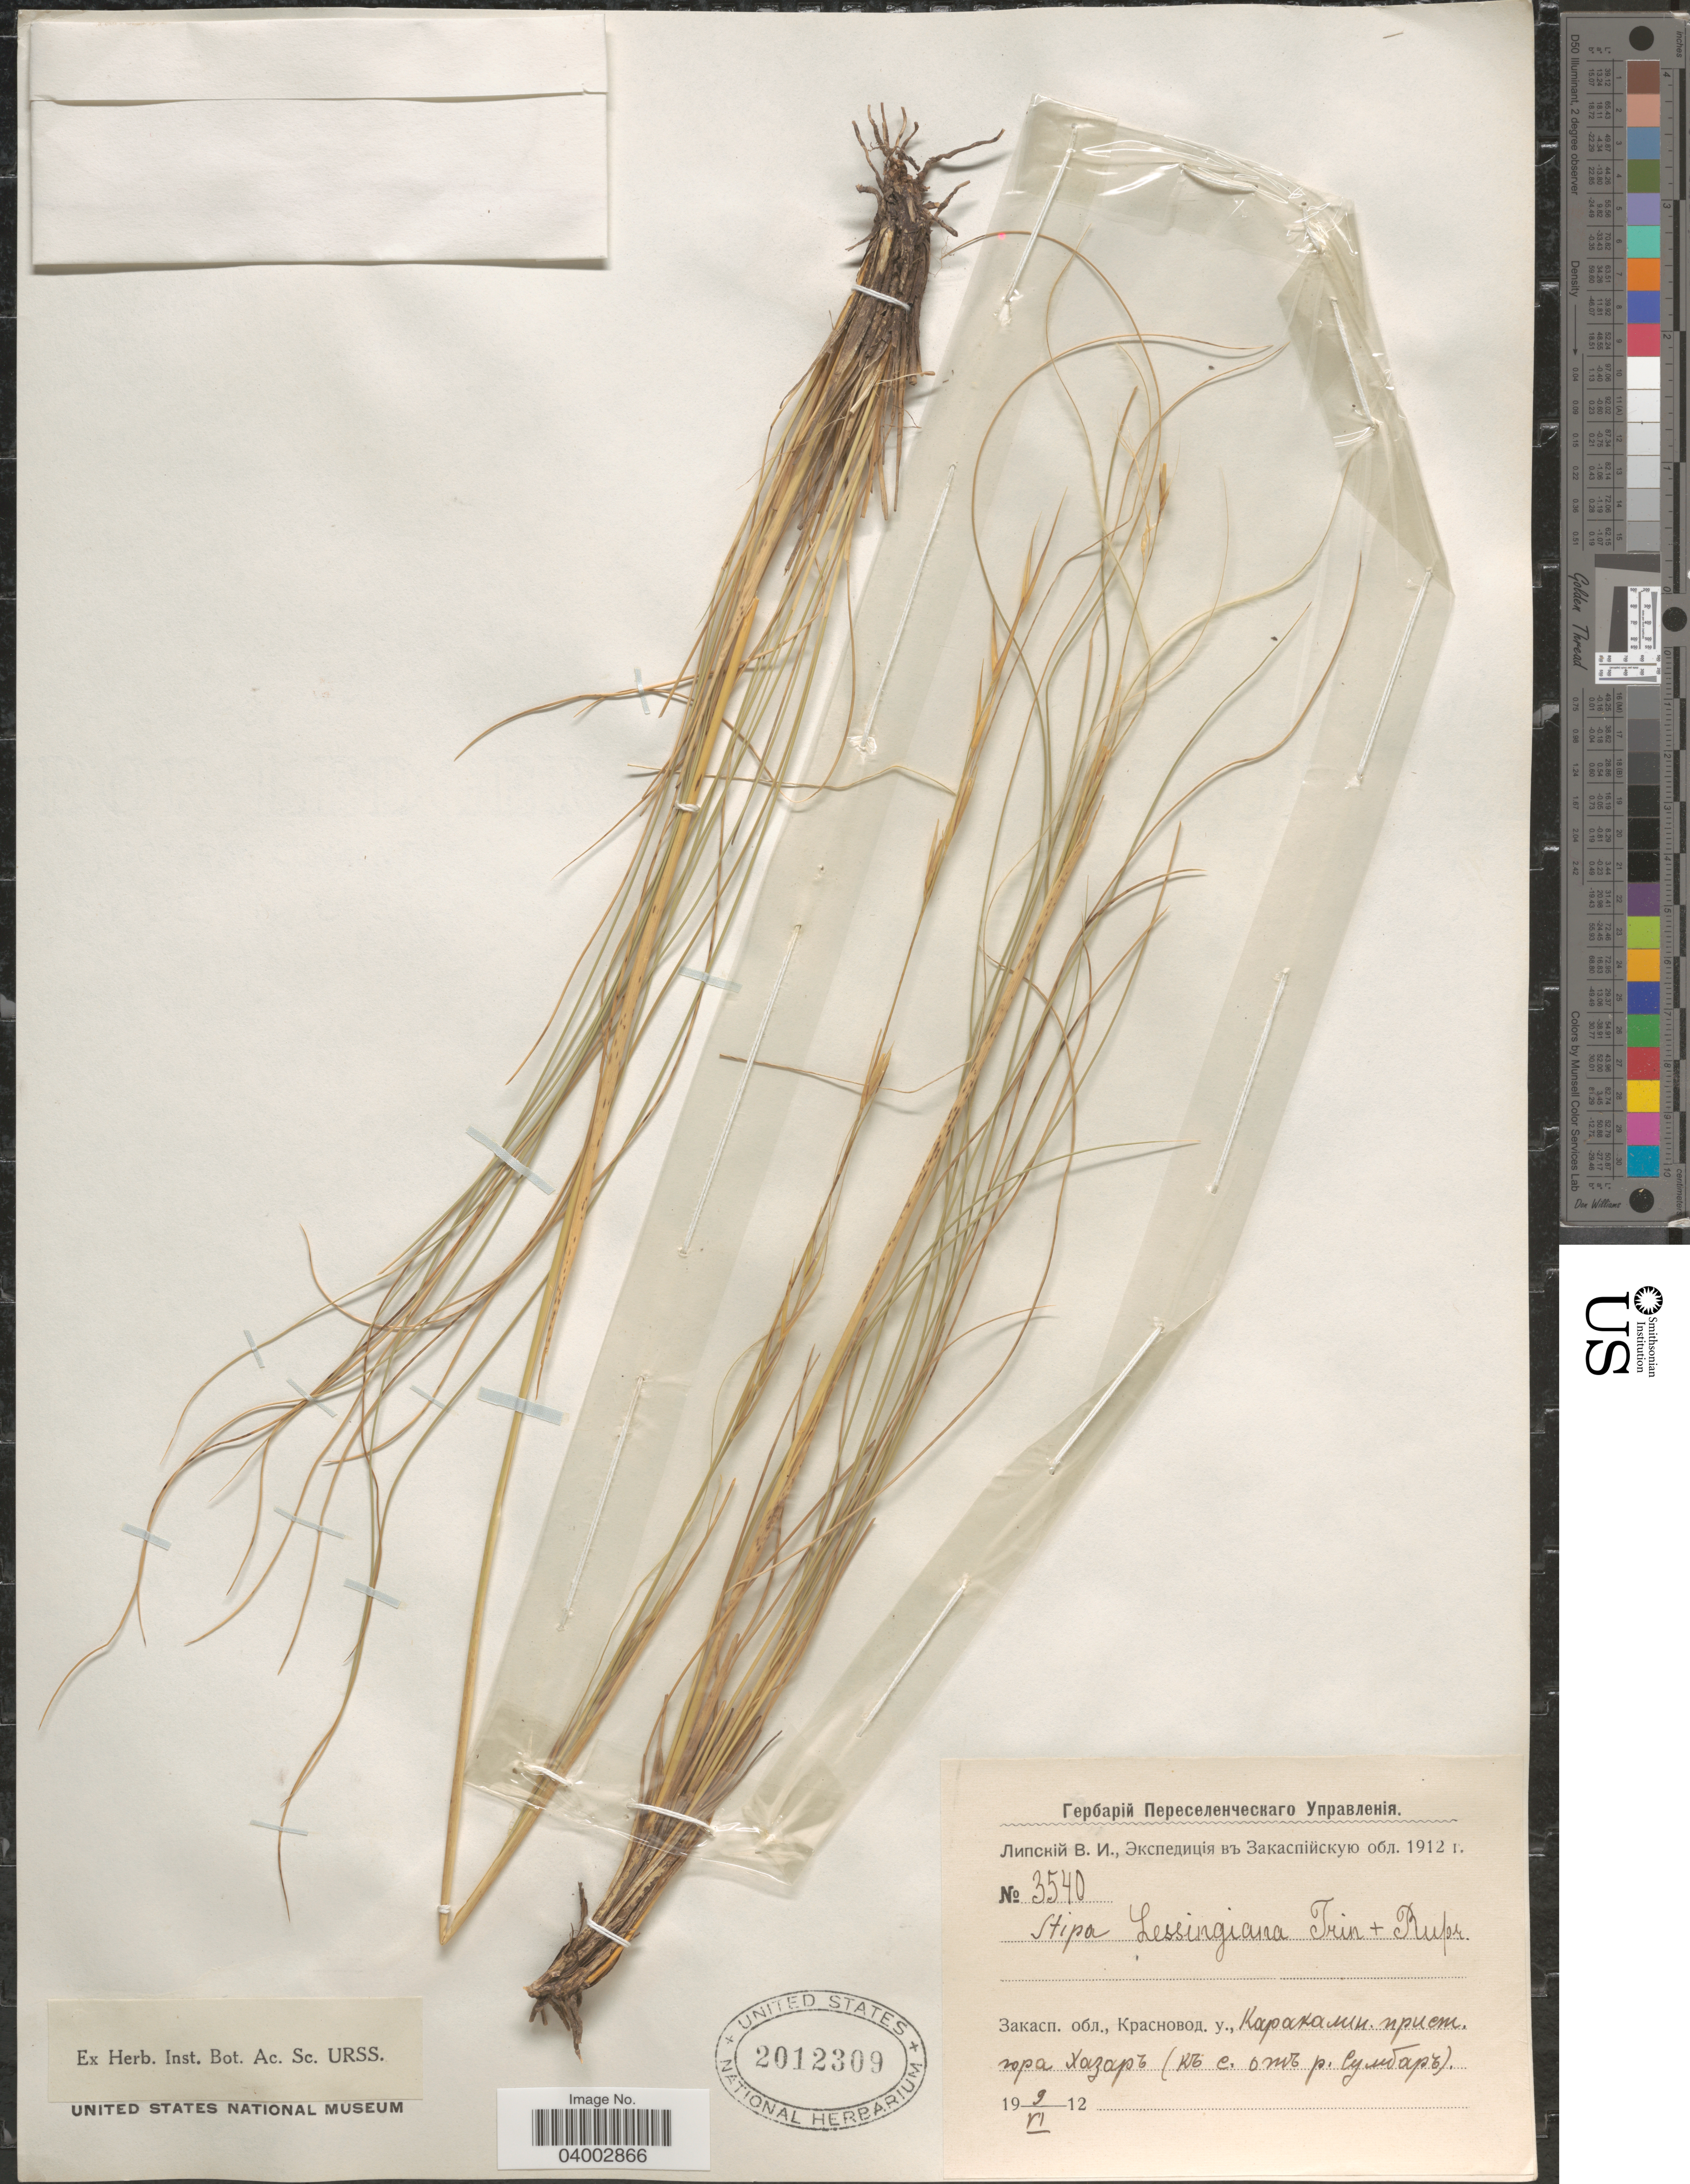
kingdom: Plantae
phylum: Tracheophyta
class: Liliopsida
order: Poales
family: Poaceae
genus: Stipa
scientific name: Stipa lessingiana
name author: Trin. & Rupr.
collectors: V. Lipskiy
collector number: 3540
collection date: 1912-06-09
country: Turkmenistan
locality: North of river Sumbar, Hazar Mt.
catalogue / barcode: US 2012309